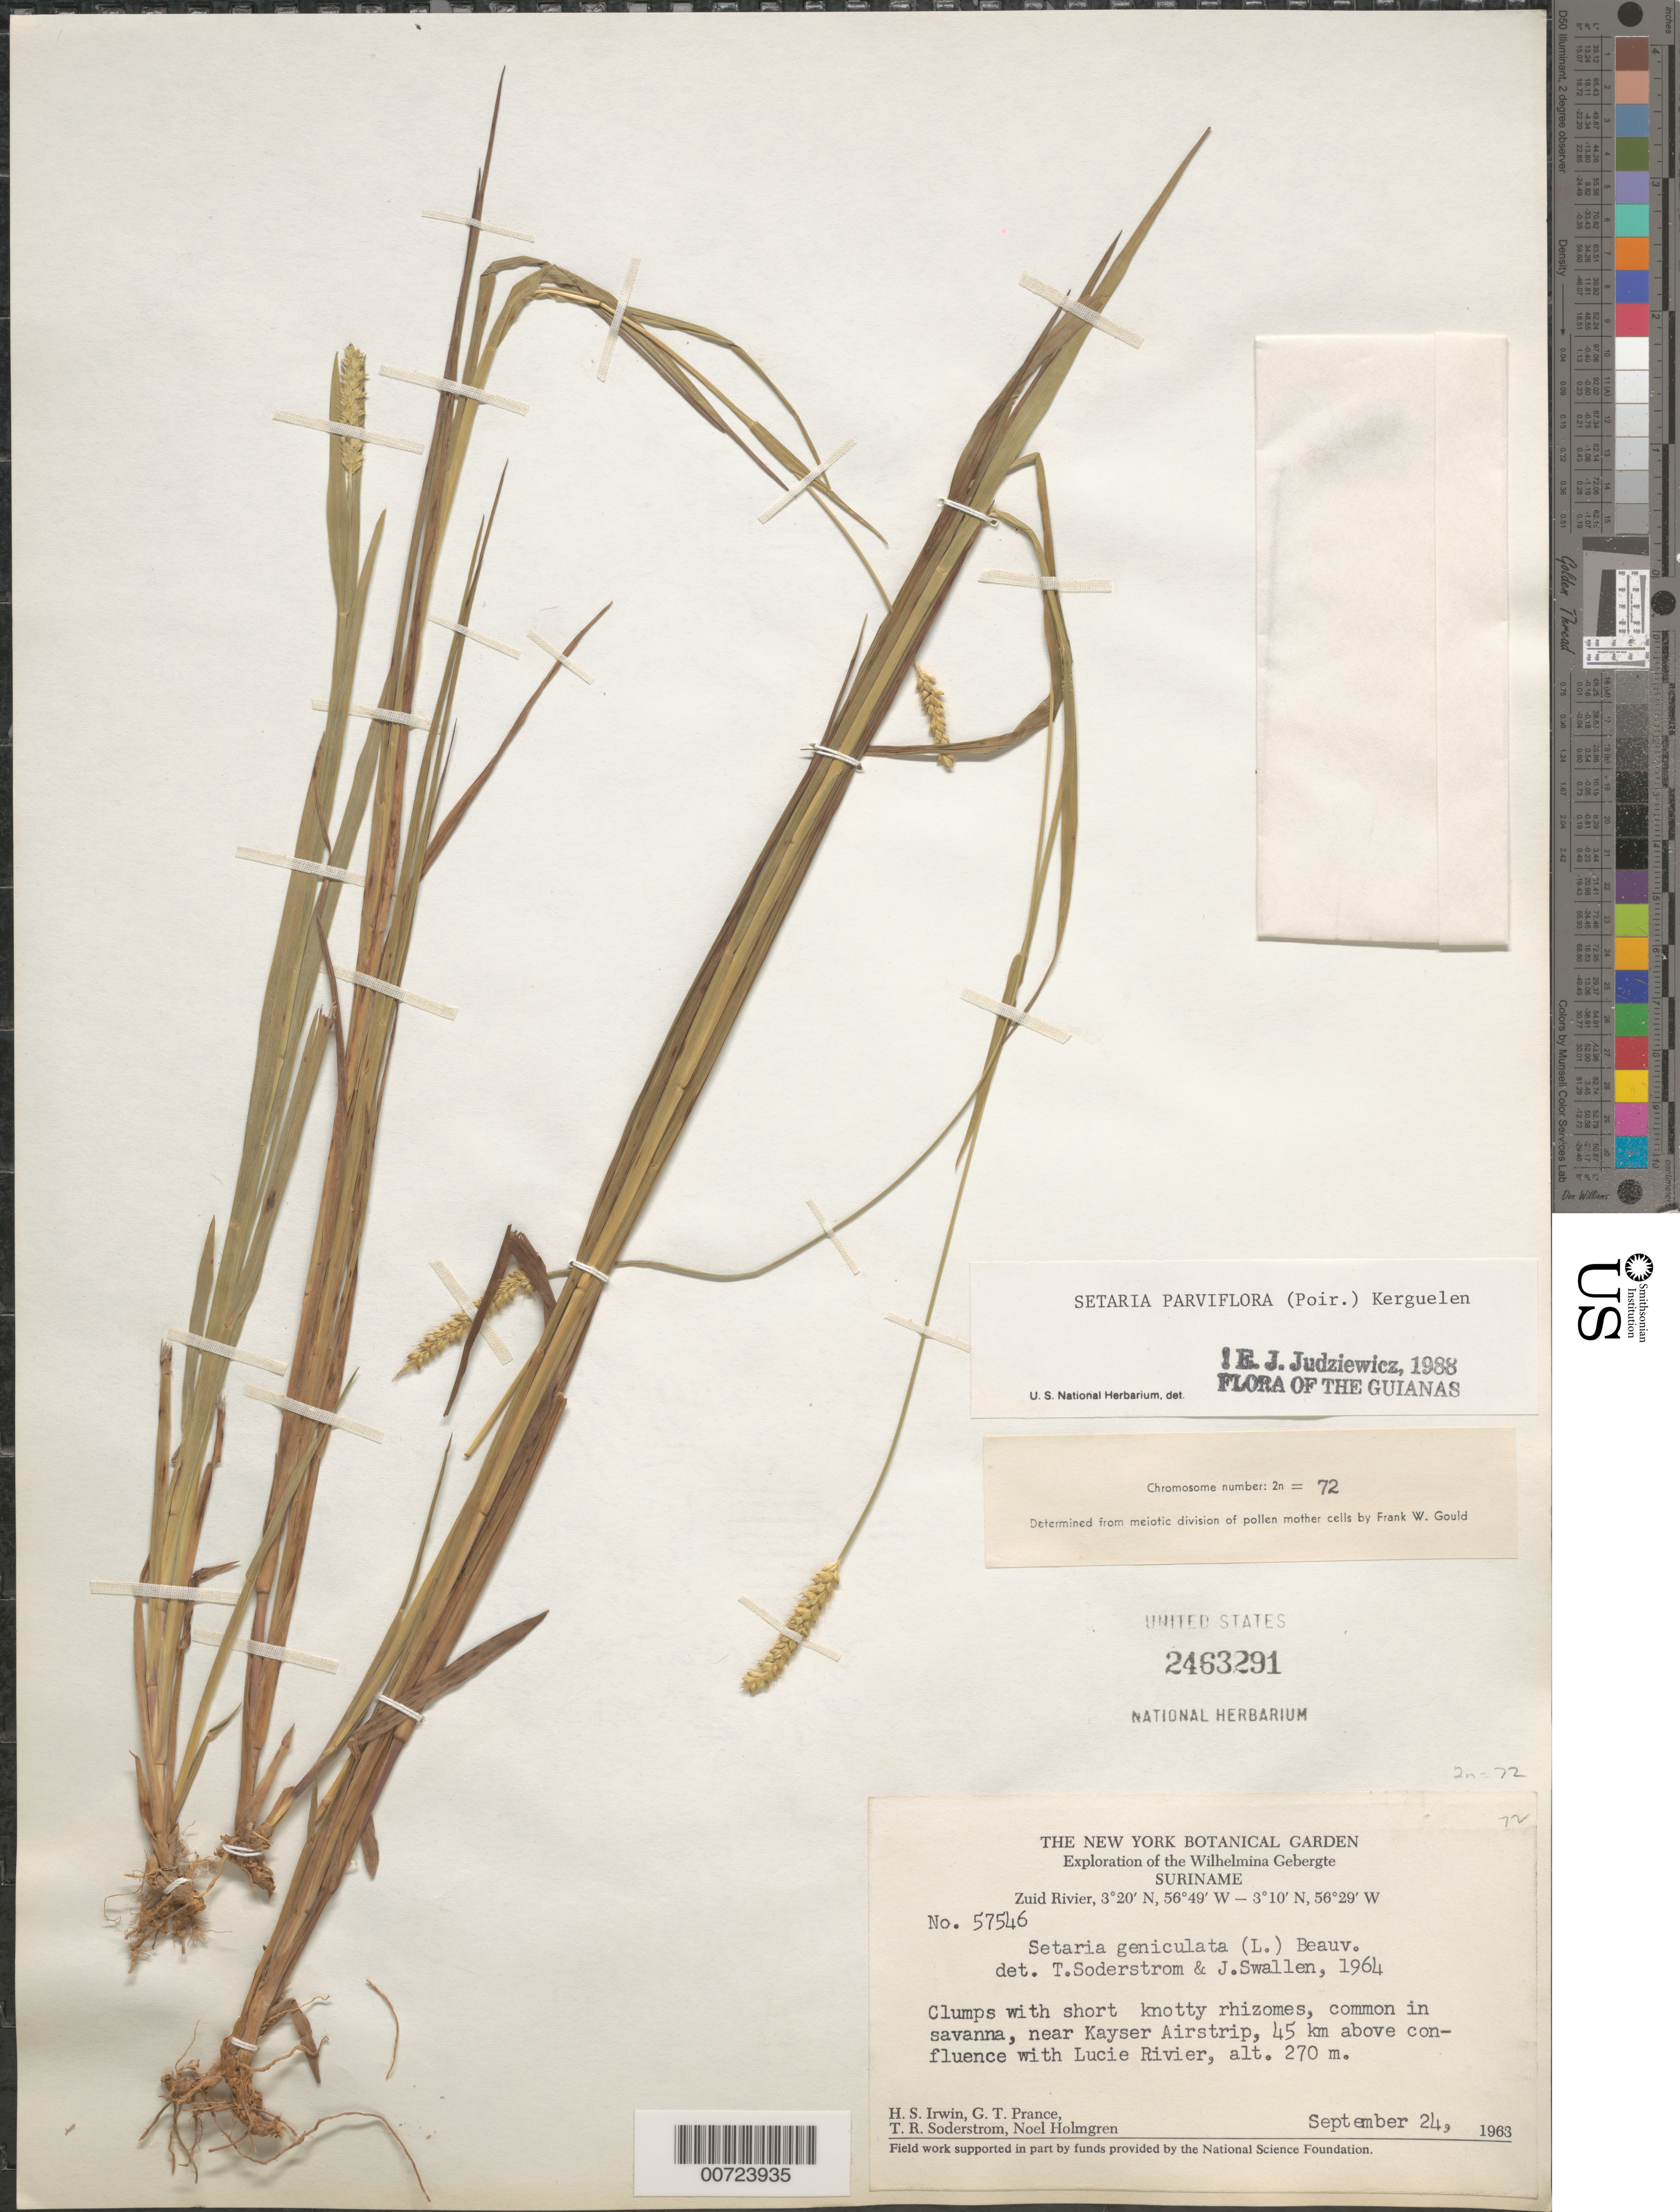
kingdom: Plantae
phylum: Tracheophyta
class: Liliopsida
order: Poales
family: Poaceae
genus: Setaria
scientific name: Setaria parviflora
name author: (Poir.) Kerguélen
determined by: Judziewicz, E. J.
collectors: H. Irwin, G. T. Prance, T. R. Soderstrom & N. H. Holmgren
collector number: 57546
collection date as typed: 24-Sep-63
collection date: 1963-09-24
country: Suriname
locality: Kayser Airstrip, Zuid R., 45 km above confl. with Lucie R., Wilhelmina Gebergte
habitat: Savanna, near airstrip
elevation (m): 270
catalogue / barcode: US 2463291